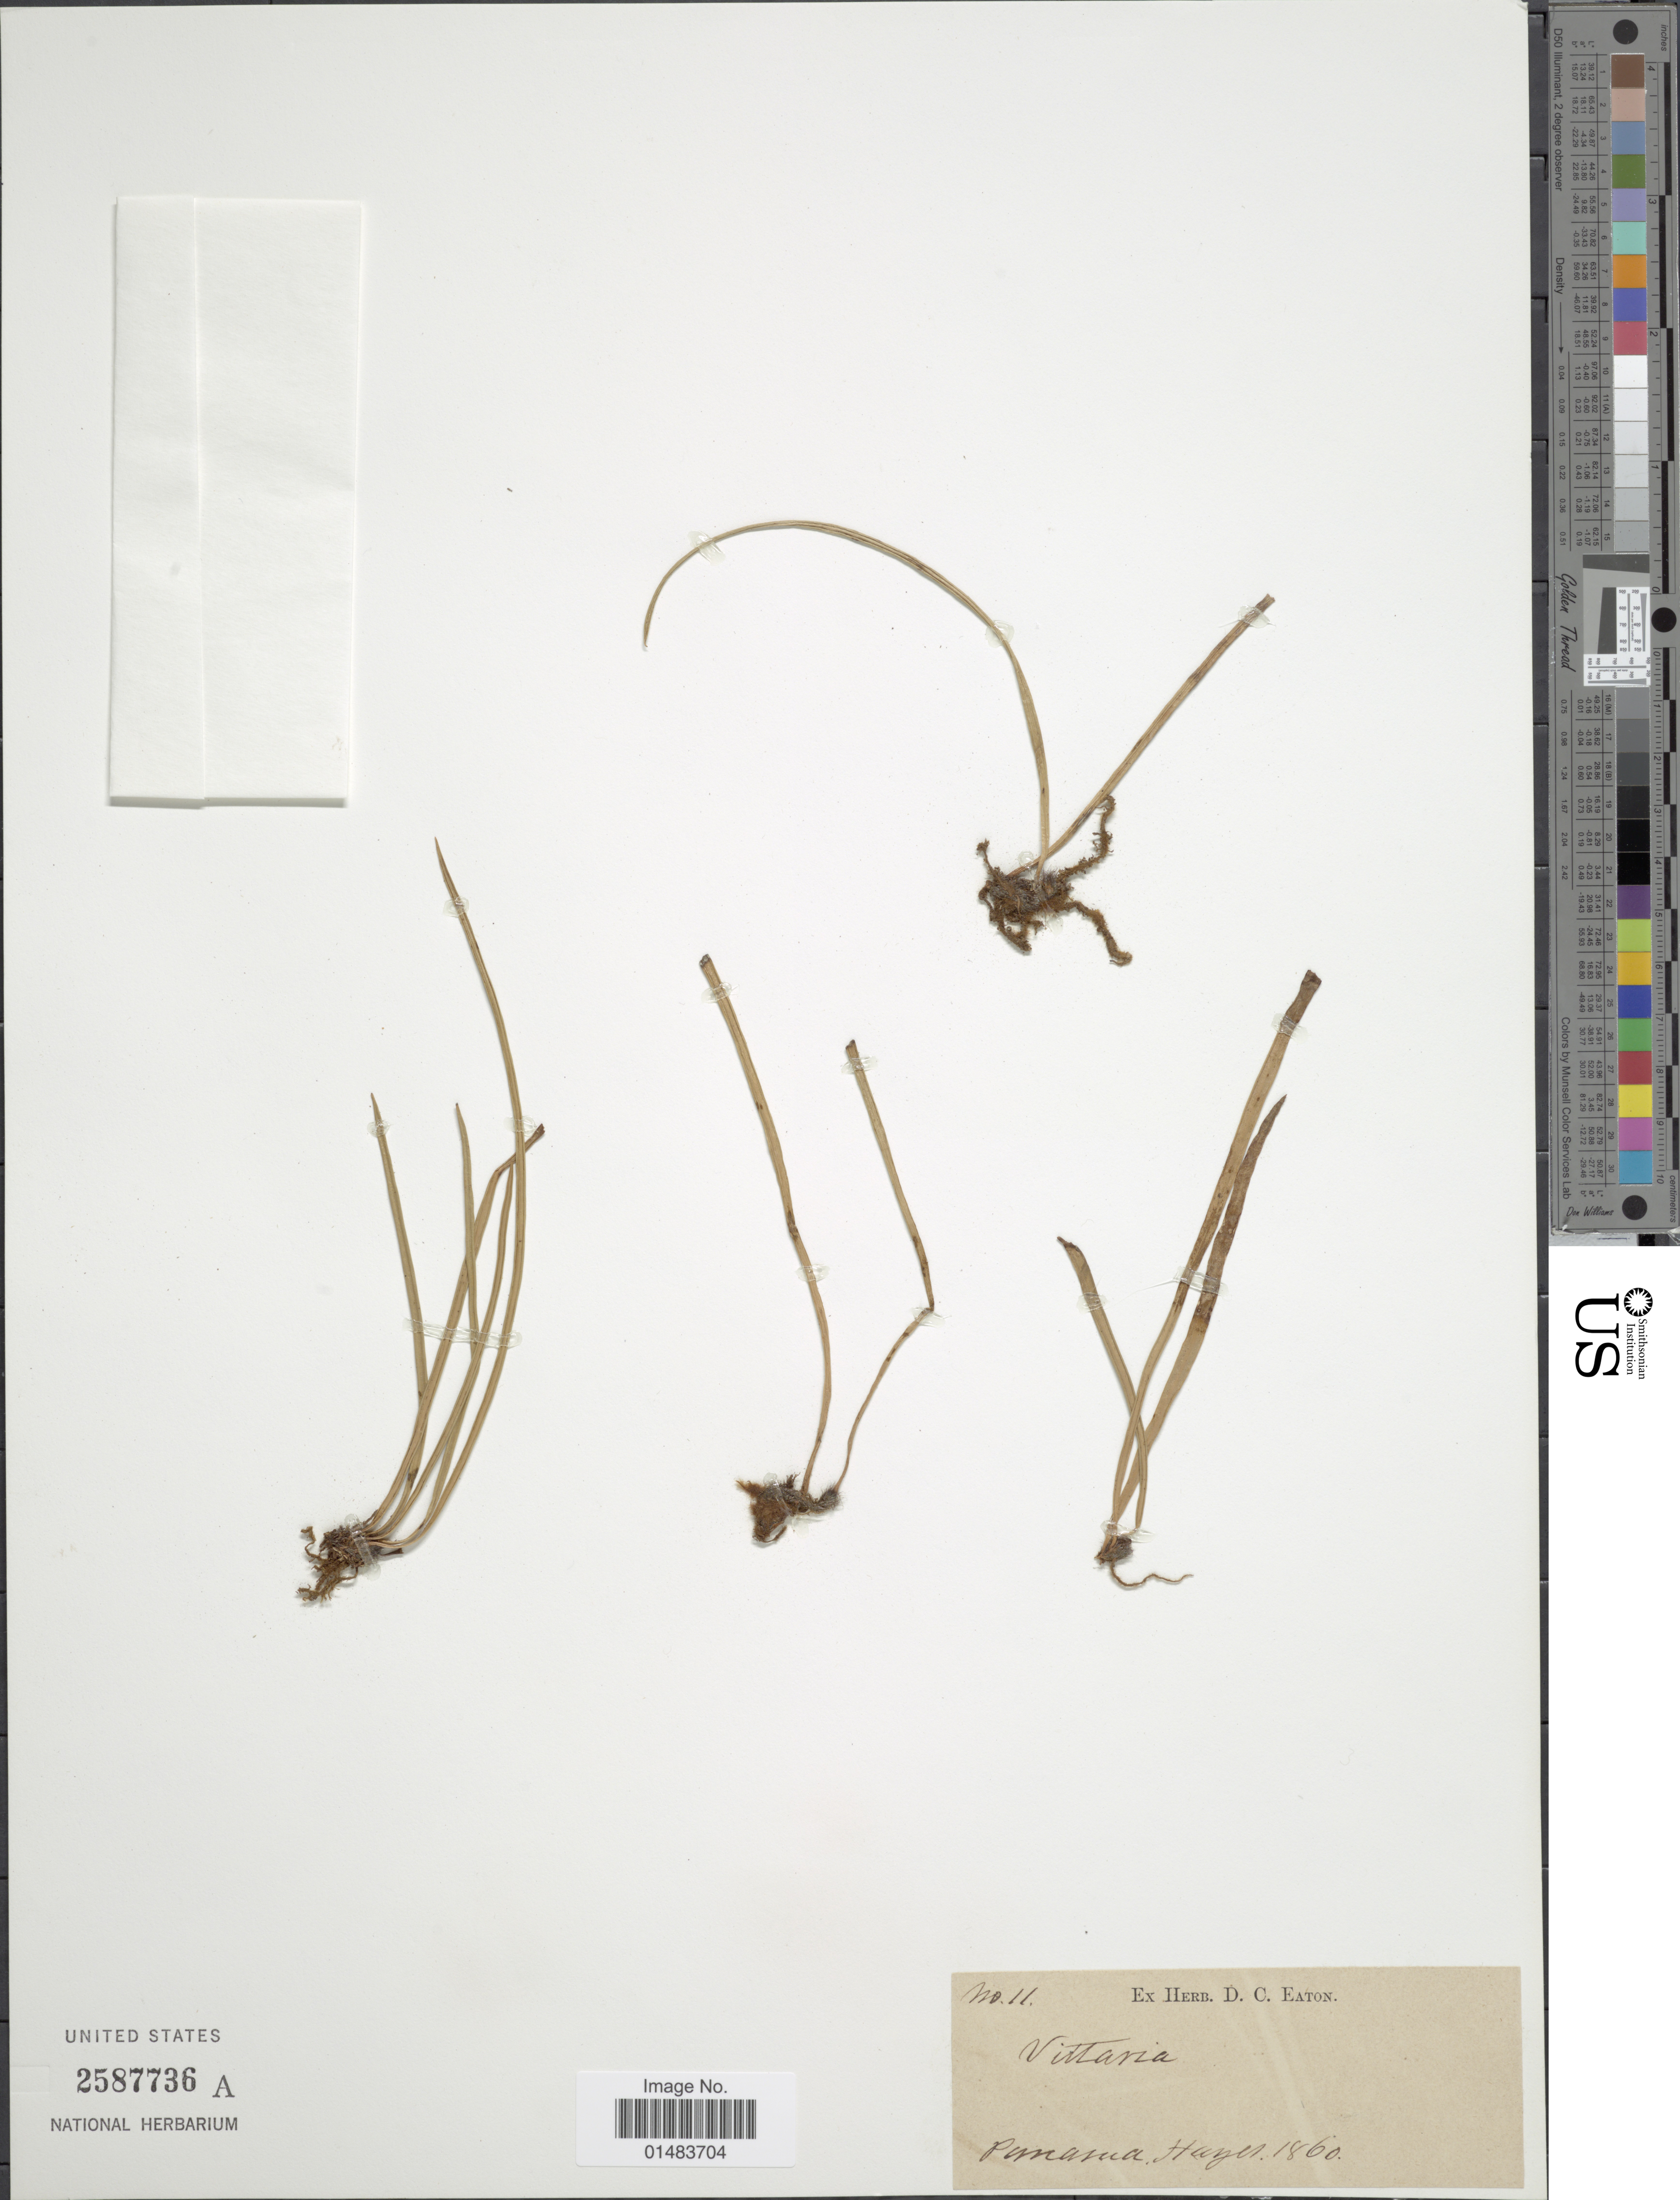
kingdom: Plantae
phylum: Tracheophyta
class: Polypodiopsida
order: Polypodiales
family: Pteridaceae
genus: Vittaria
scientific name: Vittaria lineata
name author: (L.) Sm.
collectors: ex herb. D. C. Eaton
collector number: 11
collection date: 1860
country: Panama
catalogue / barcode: US 2587736A